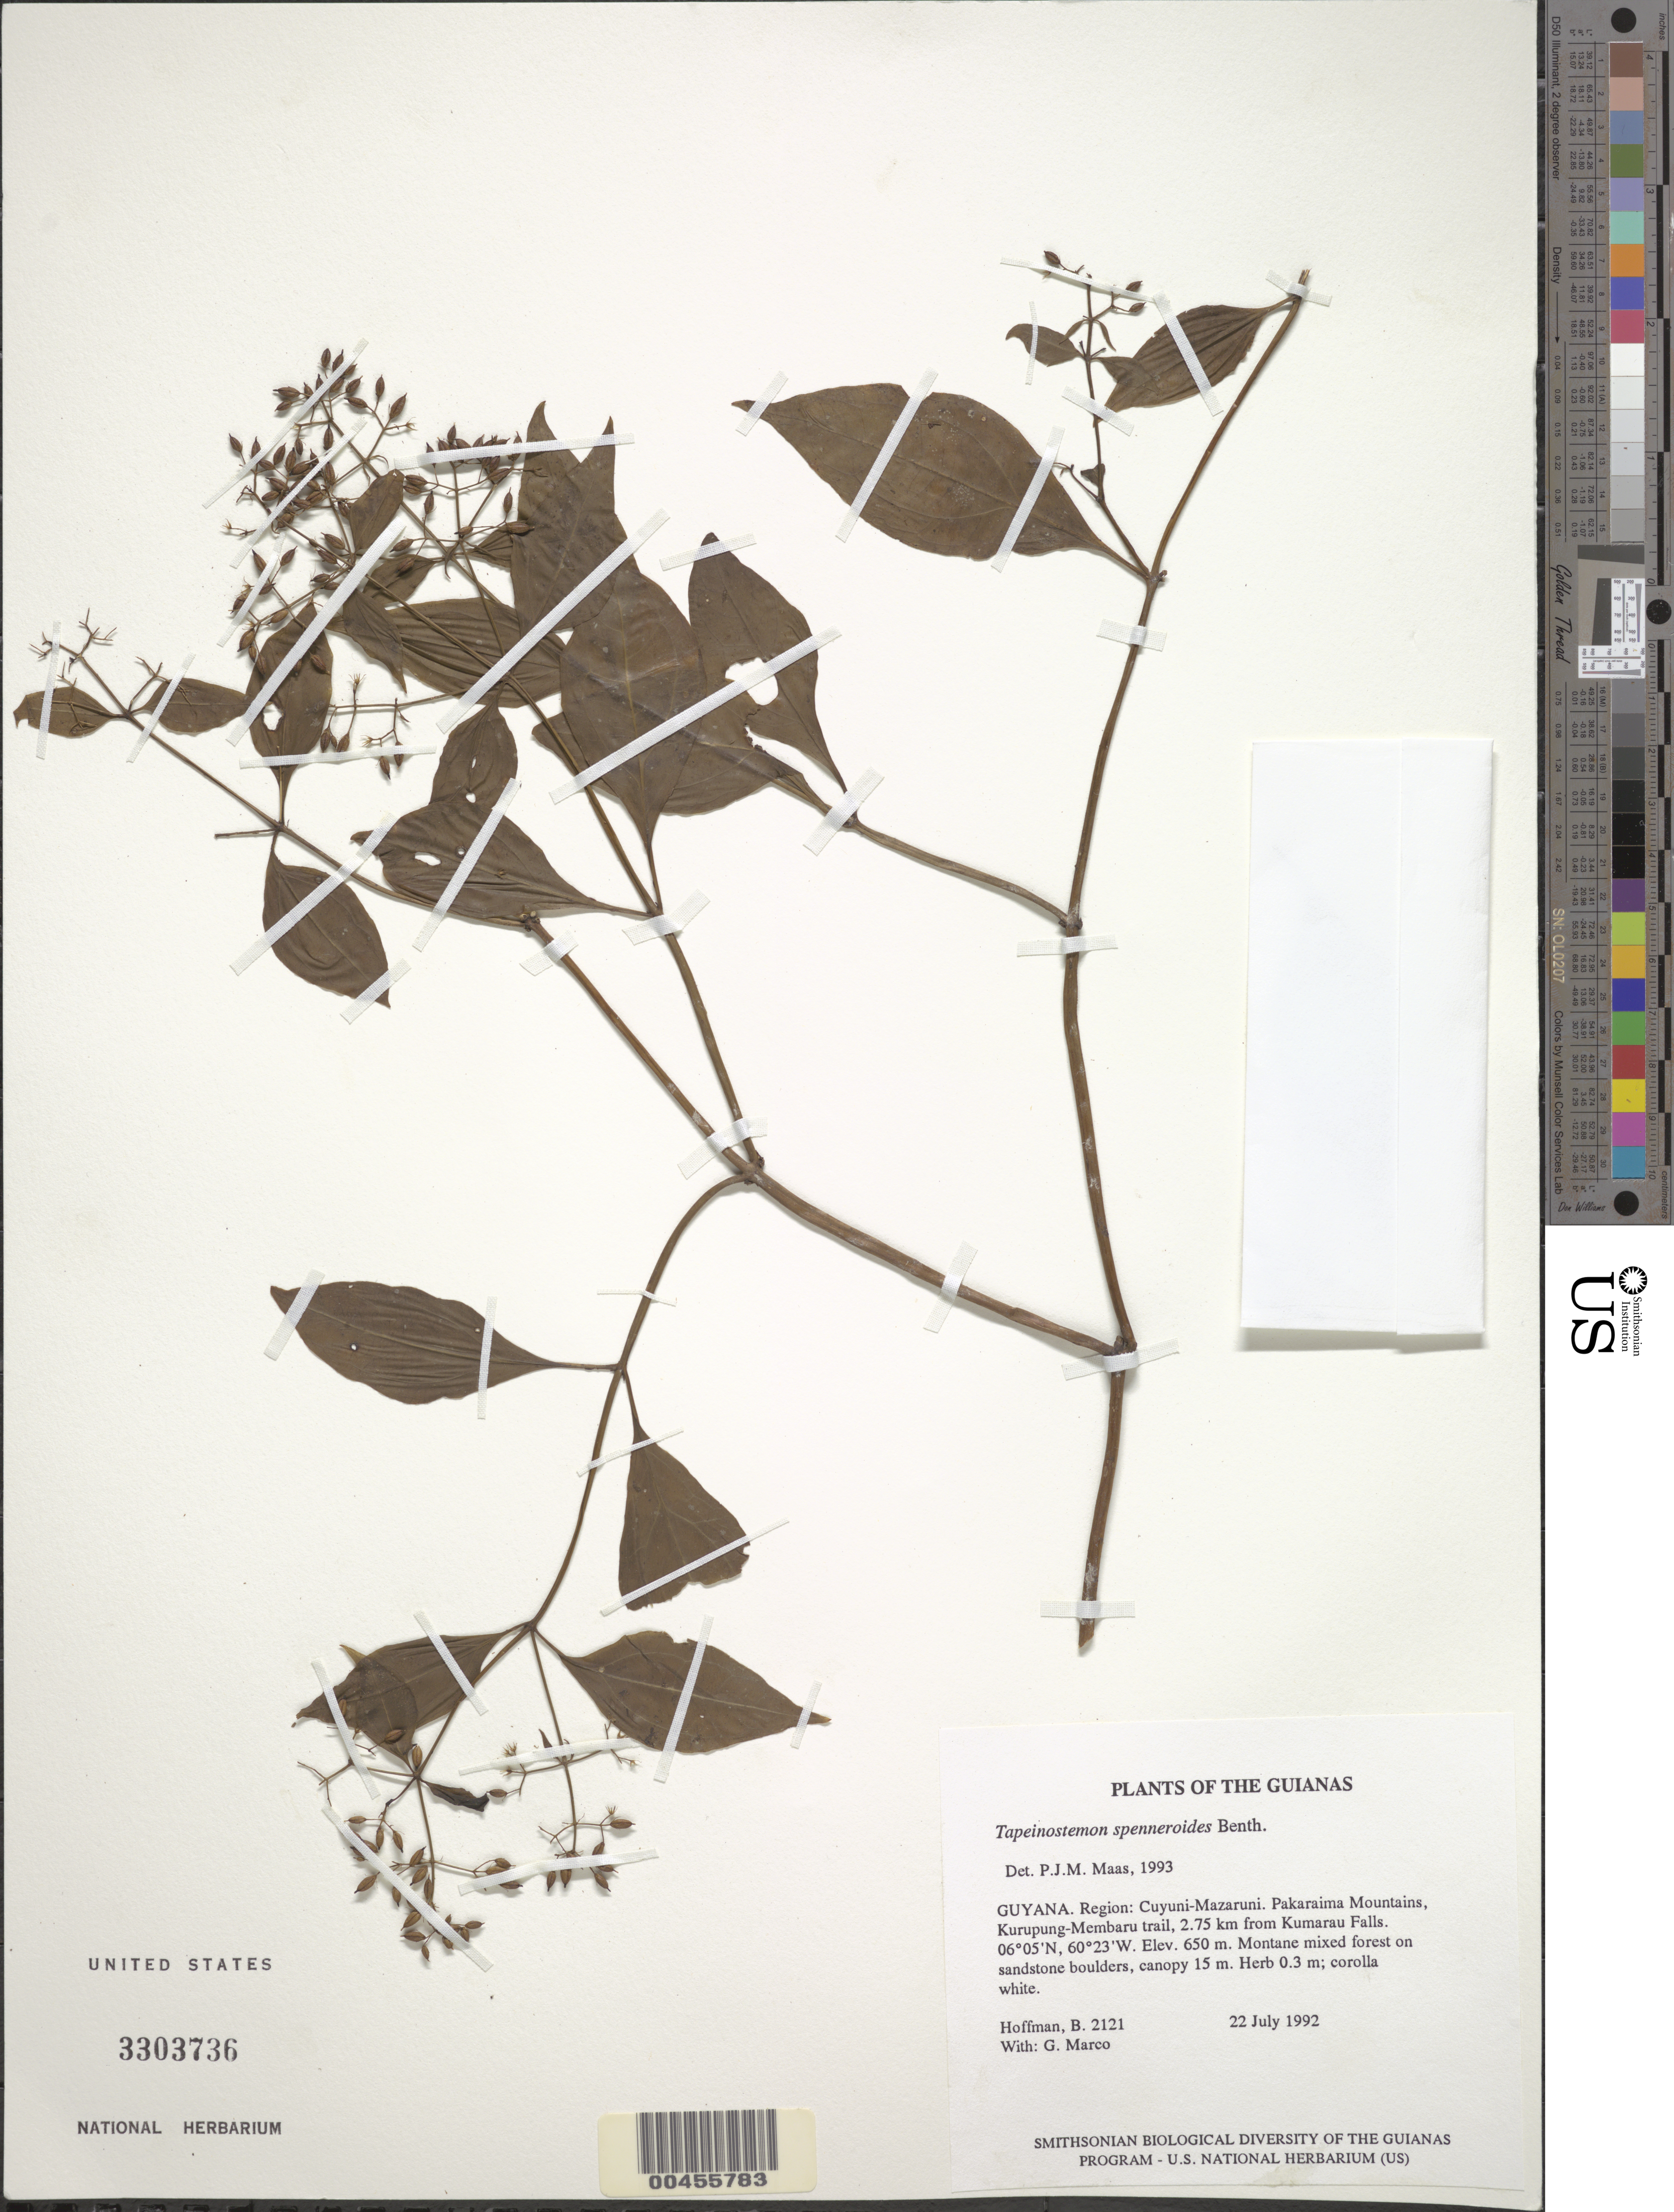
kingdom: Plantae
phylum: Tracheophyta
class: Magnoliopsida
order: Gentianales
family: Gentianaceae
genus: Tapeinostemon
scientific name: Tapeinostemon spenneroides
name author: Benth.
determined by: Maas, Paul J. M.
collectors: B. Hoffman & G. Marco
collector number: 2121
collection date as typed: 22 July 1992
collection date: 1992-07-22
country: Guyana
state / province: Cuyuni-Mazaruni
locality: Pakaraima Mountains, Kurupung-Membaru trail, 2.75 km WSW from Kumarau Falls on Kurupung River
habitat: Montane mixed forest on sandstone boulders, canopy 15 m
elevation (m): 650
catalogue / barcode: US 3303736